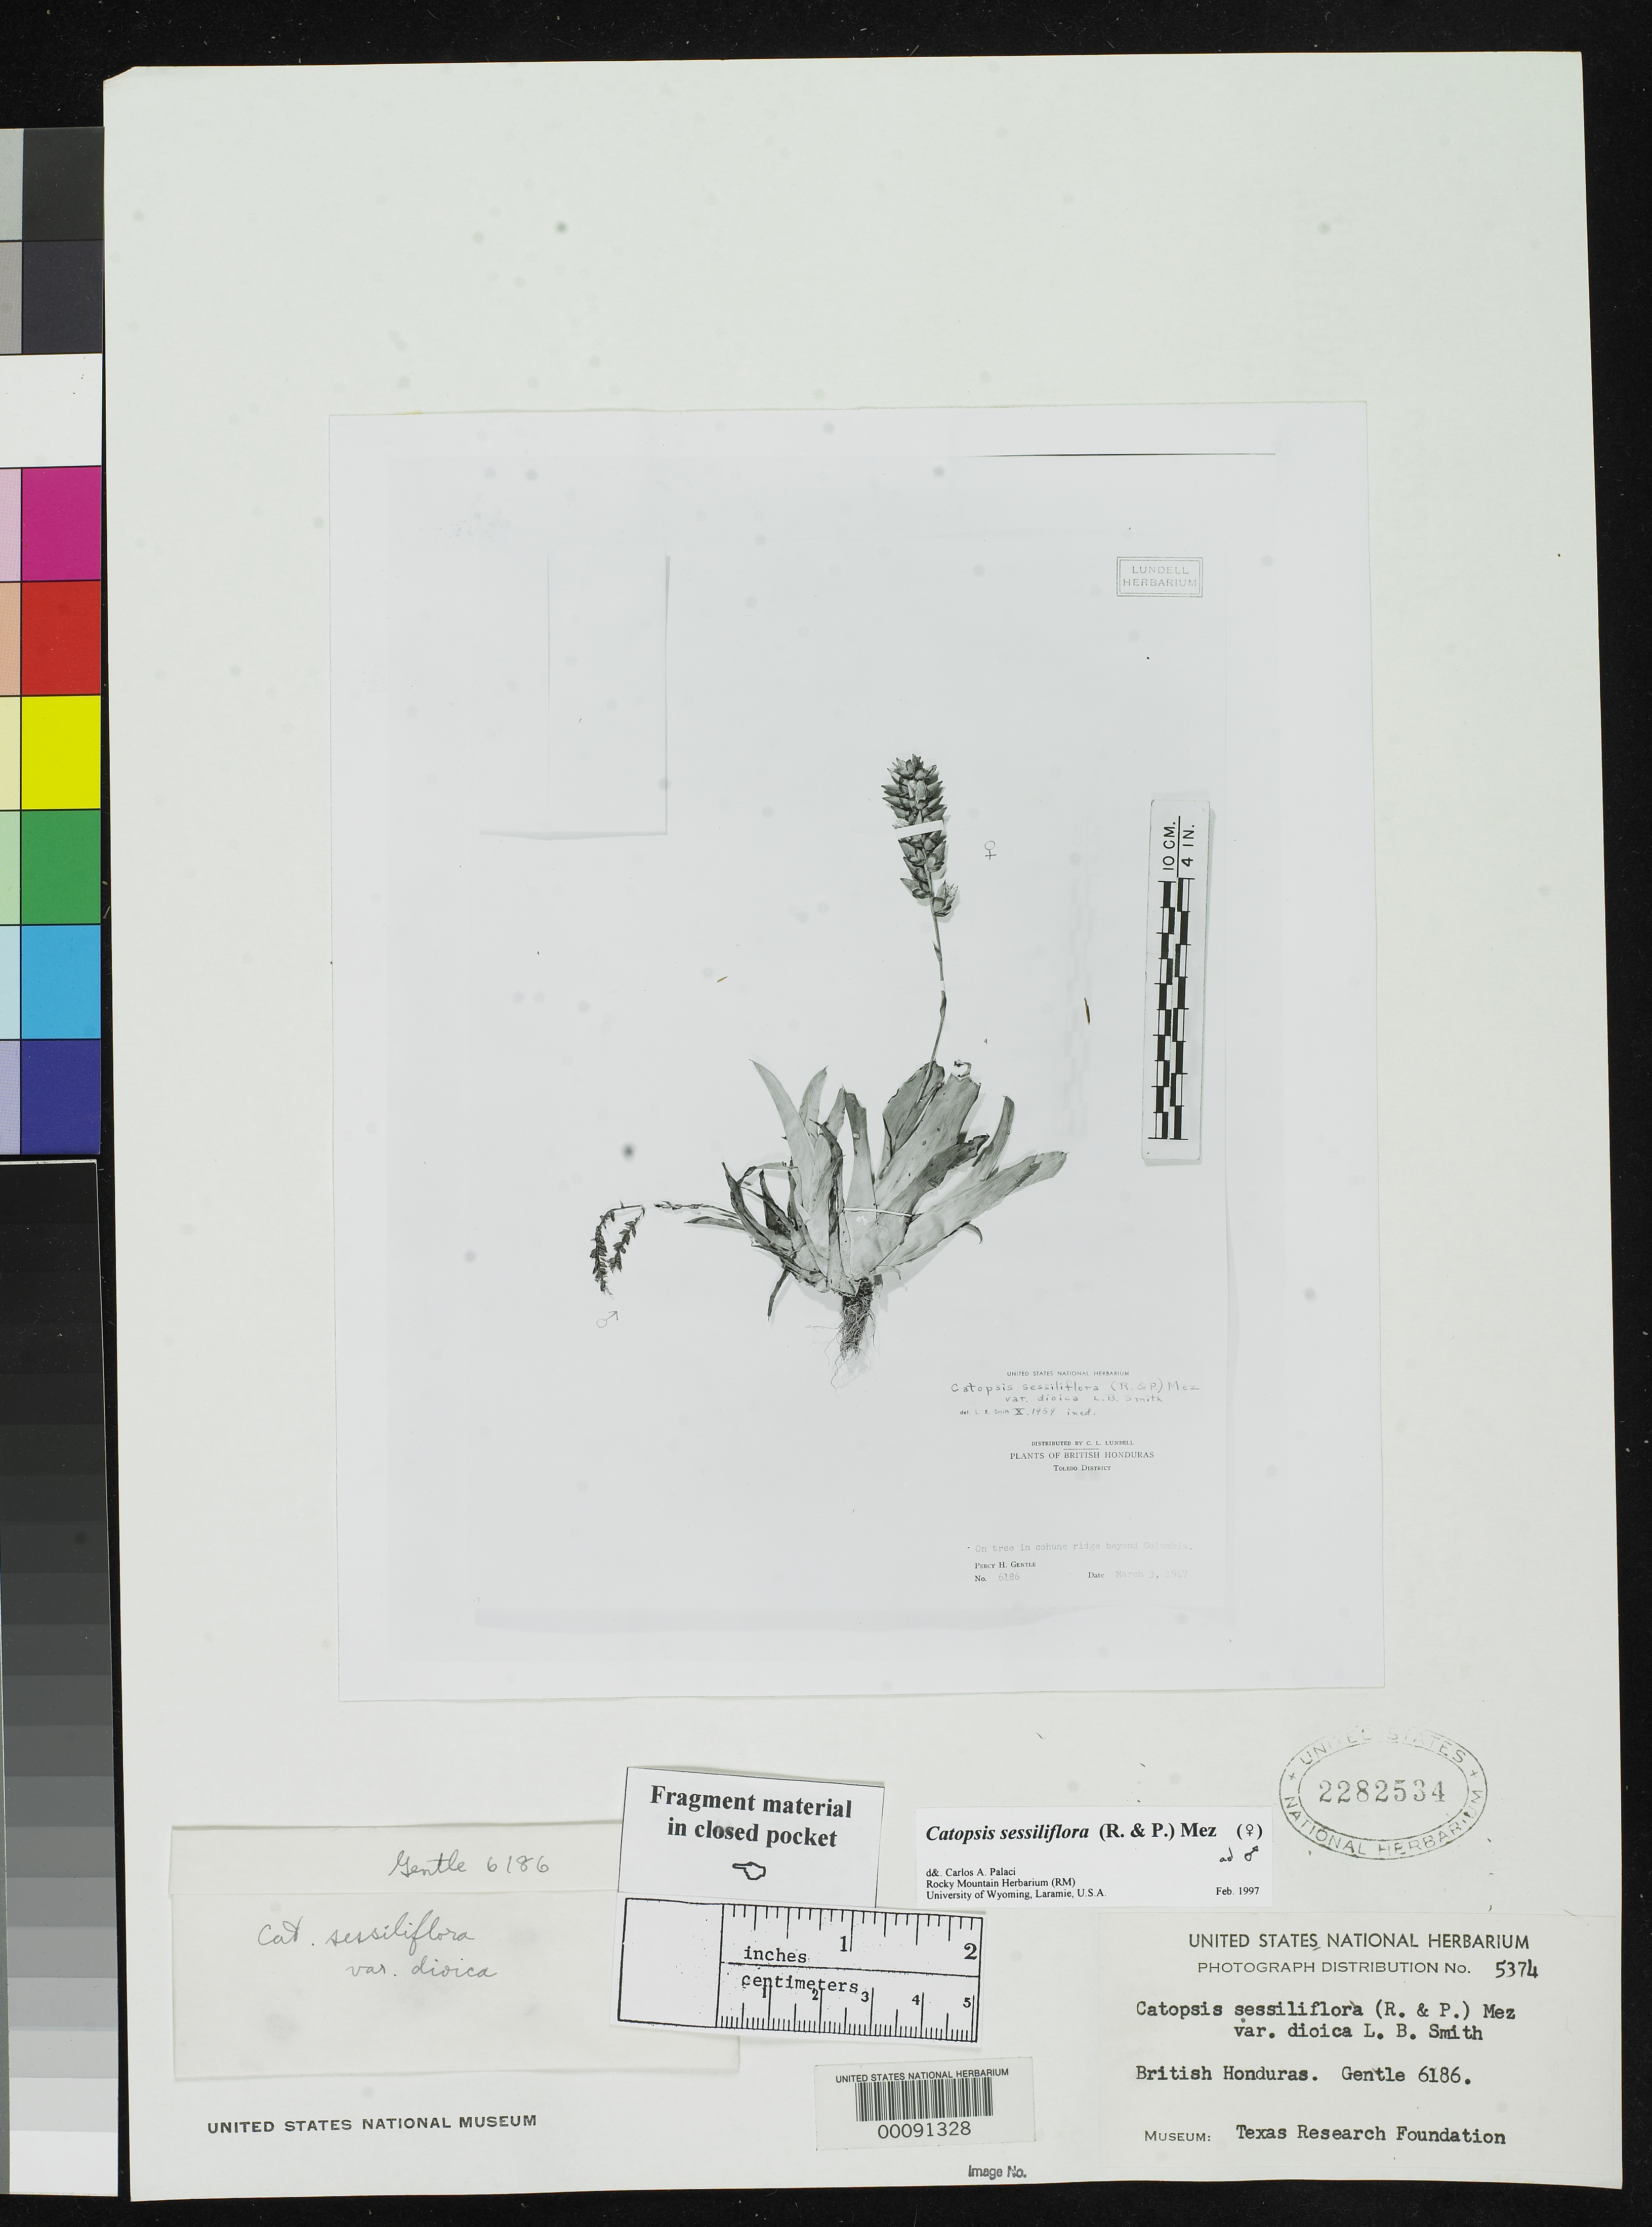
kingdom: Plantae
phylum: Tracheophyta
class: Liliopsida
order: Poales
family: Bromeliaceae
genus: Catopsis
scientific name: Catopsis sessiliflora var. dioica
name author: L.B. Sm.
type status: Isotype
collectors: P. H. Gentle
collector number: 6186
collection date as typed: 03 Mar 1947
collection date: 1947-03-03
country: Belize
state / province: Toledo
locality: Ridge beyond Columbia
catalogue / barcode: US 2282534